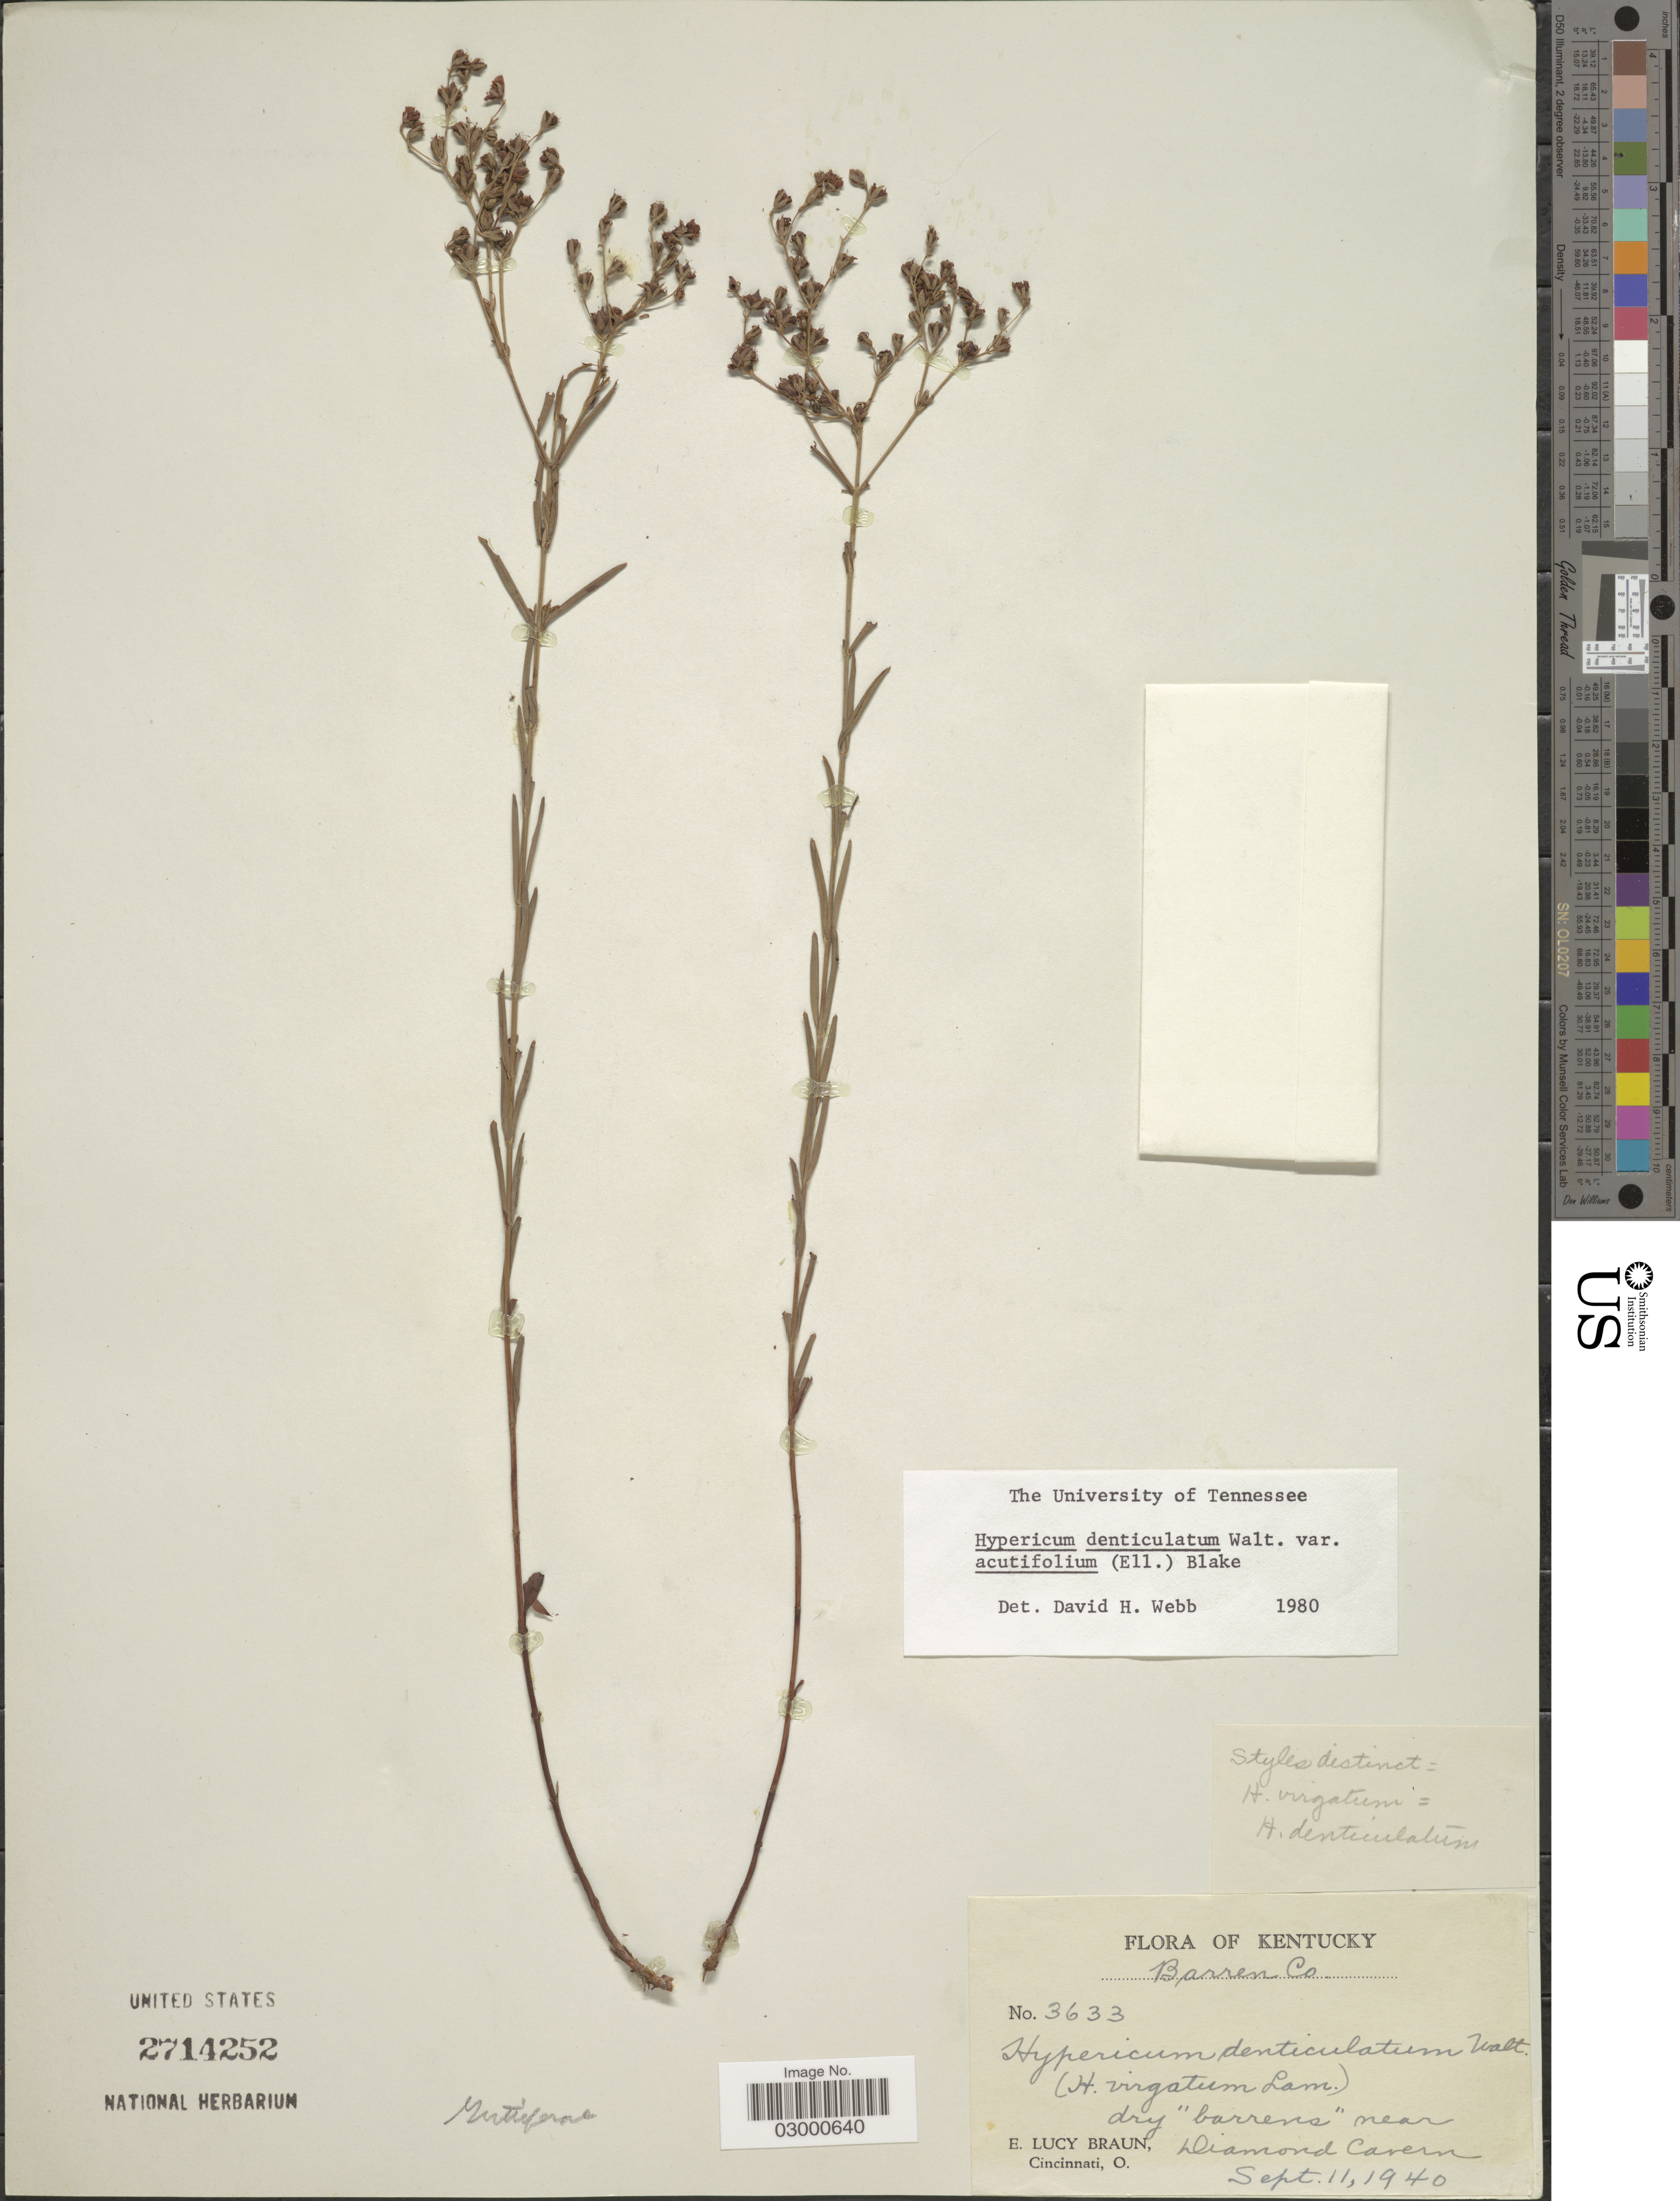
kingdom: Plantae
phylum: Tracheophyta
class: Magnoliopsida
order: Malpighiales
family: Hypericaceae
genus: Hypericum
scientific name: Hypericum denticulatum var. acutifolium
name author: (Elliott) N. Robson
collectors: E. L. Braun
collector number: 3633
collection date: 1940-09-11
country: United States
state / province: Kentucky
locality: Barren Co. Dry "barrens" near Diamond Cavern.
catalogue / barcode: US 2714252